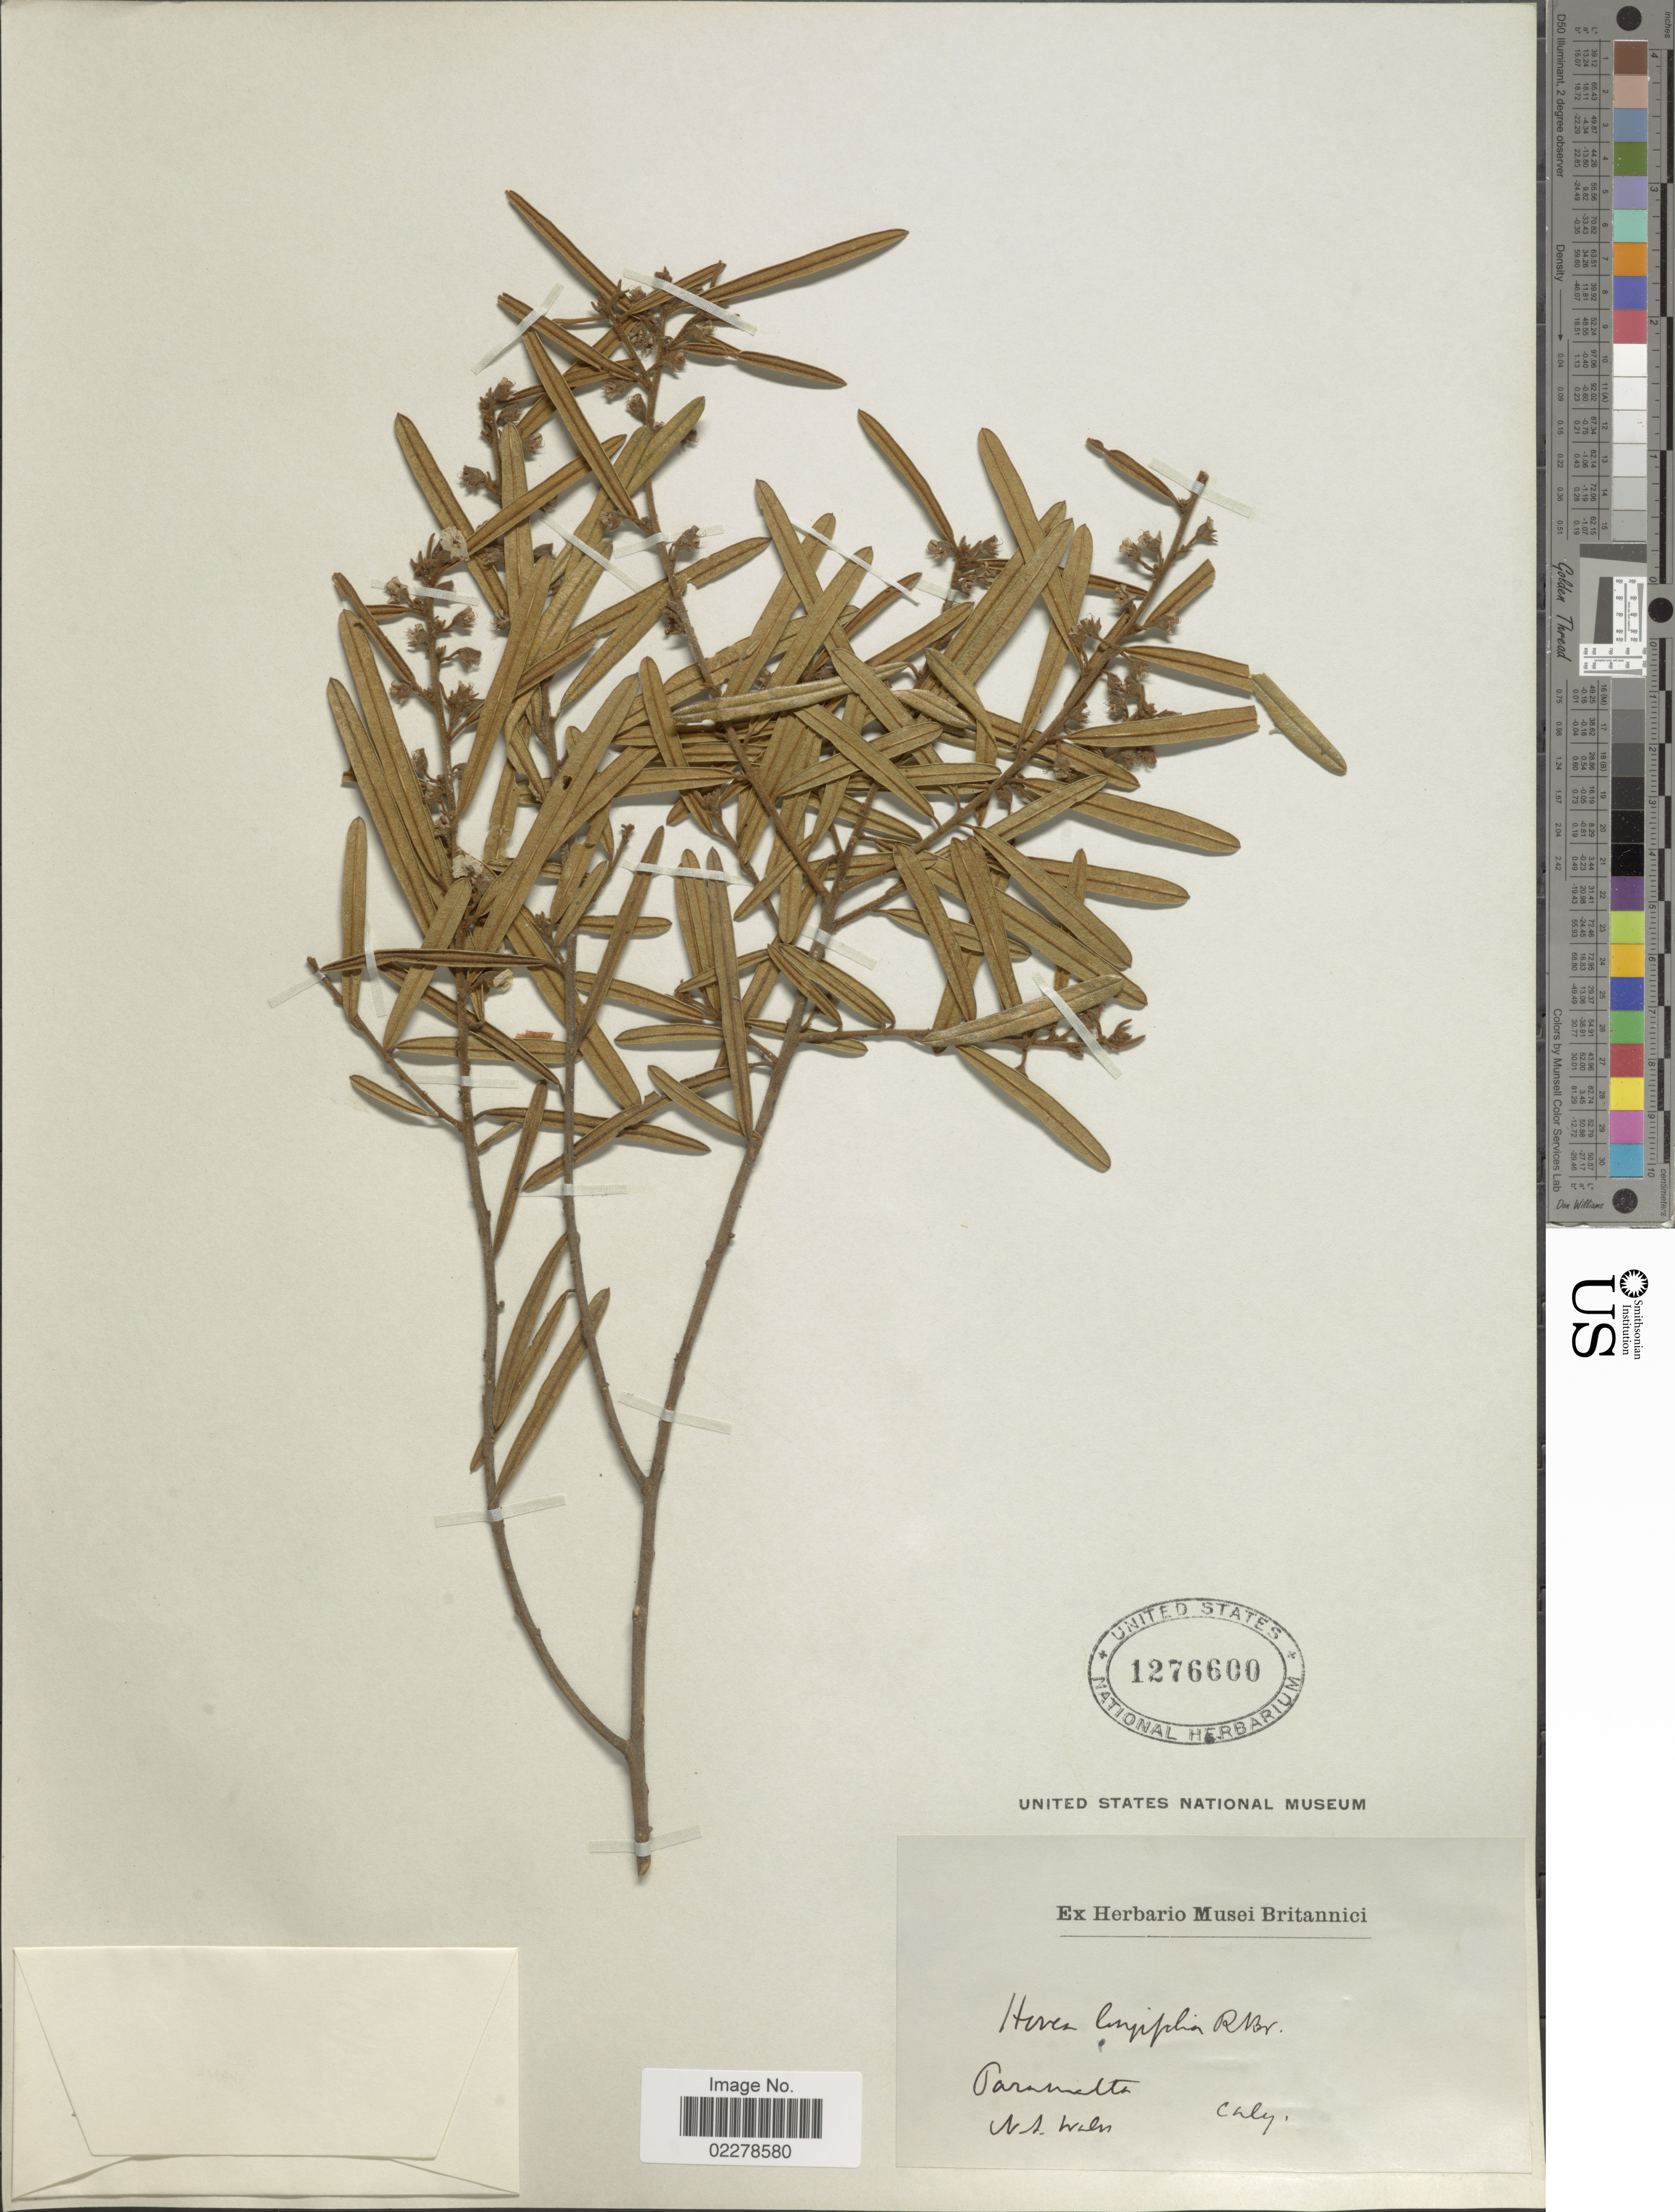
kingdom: Plantae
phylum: Tracheophyta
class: Magnoliopsida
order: Fabales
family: Fabaceae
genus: Hovea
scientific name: Hovea longifolia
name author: R. Br.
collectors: -. Caly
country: Australia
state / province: New South Wales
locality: Paramatta. N S. Wales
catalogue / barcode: US 1276600